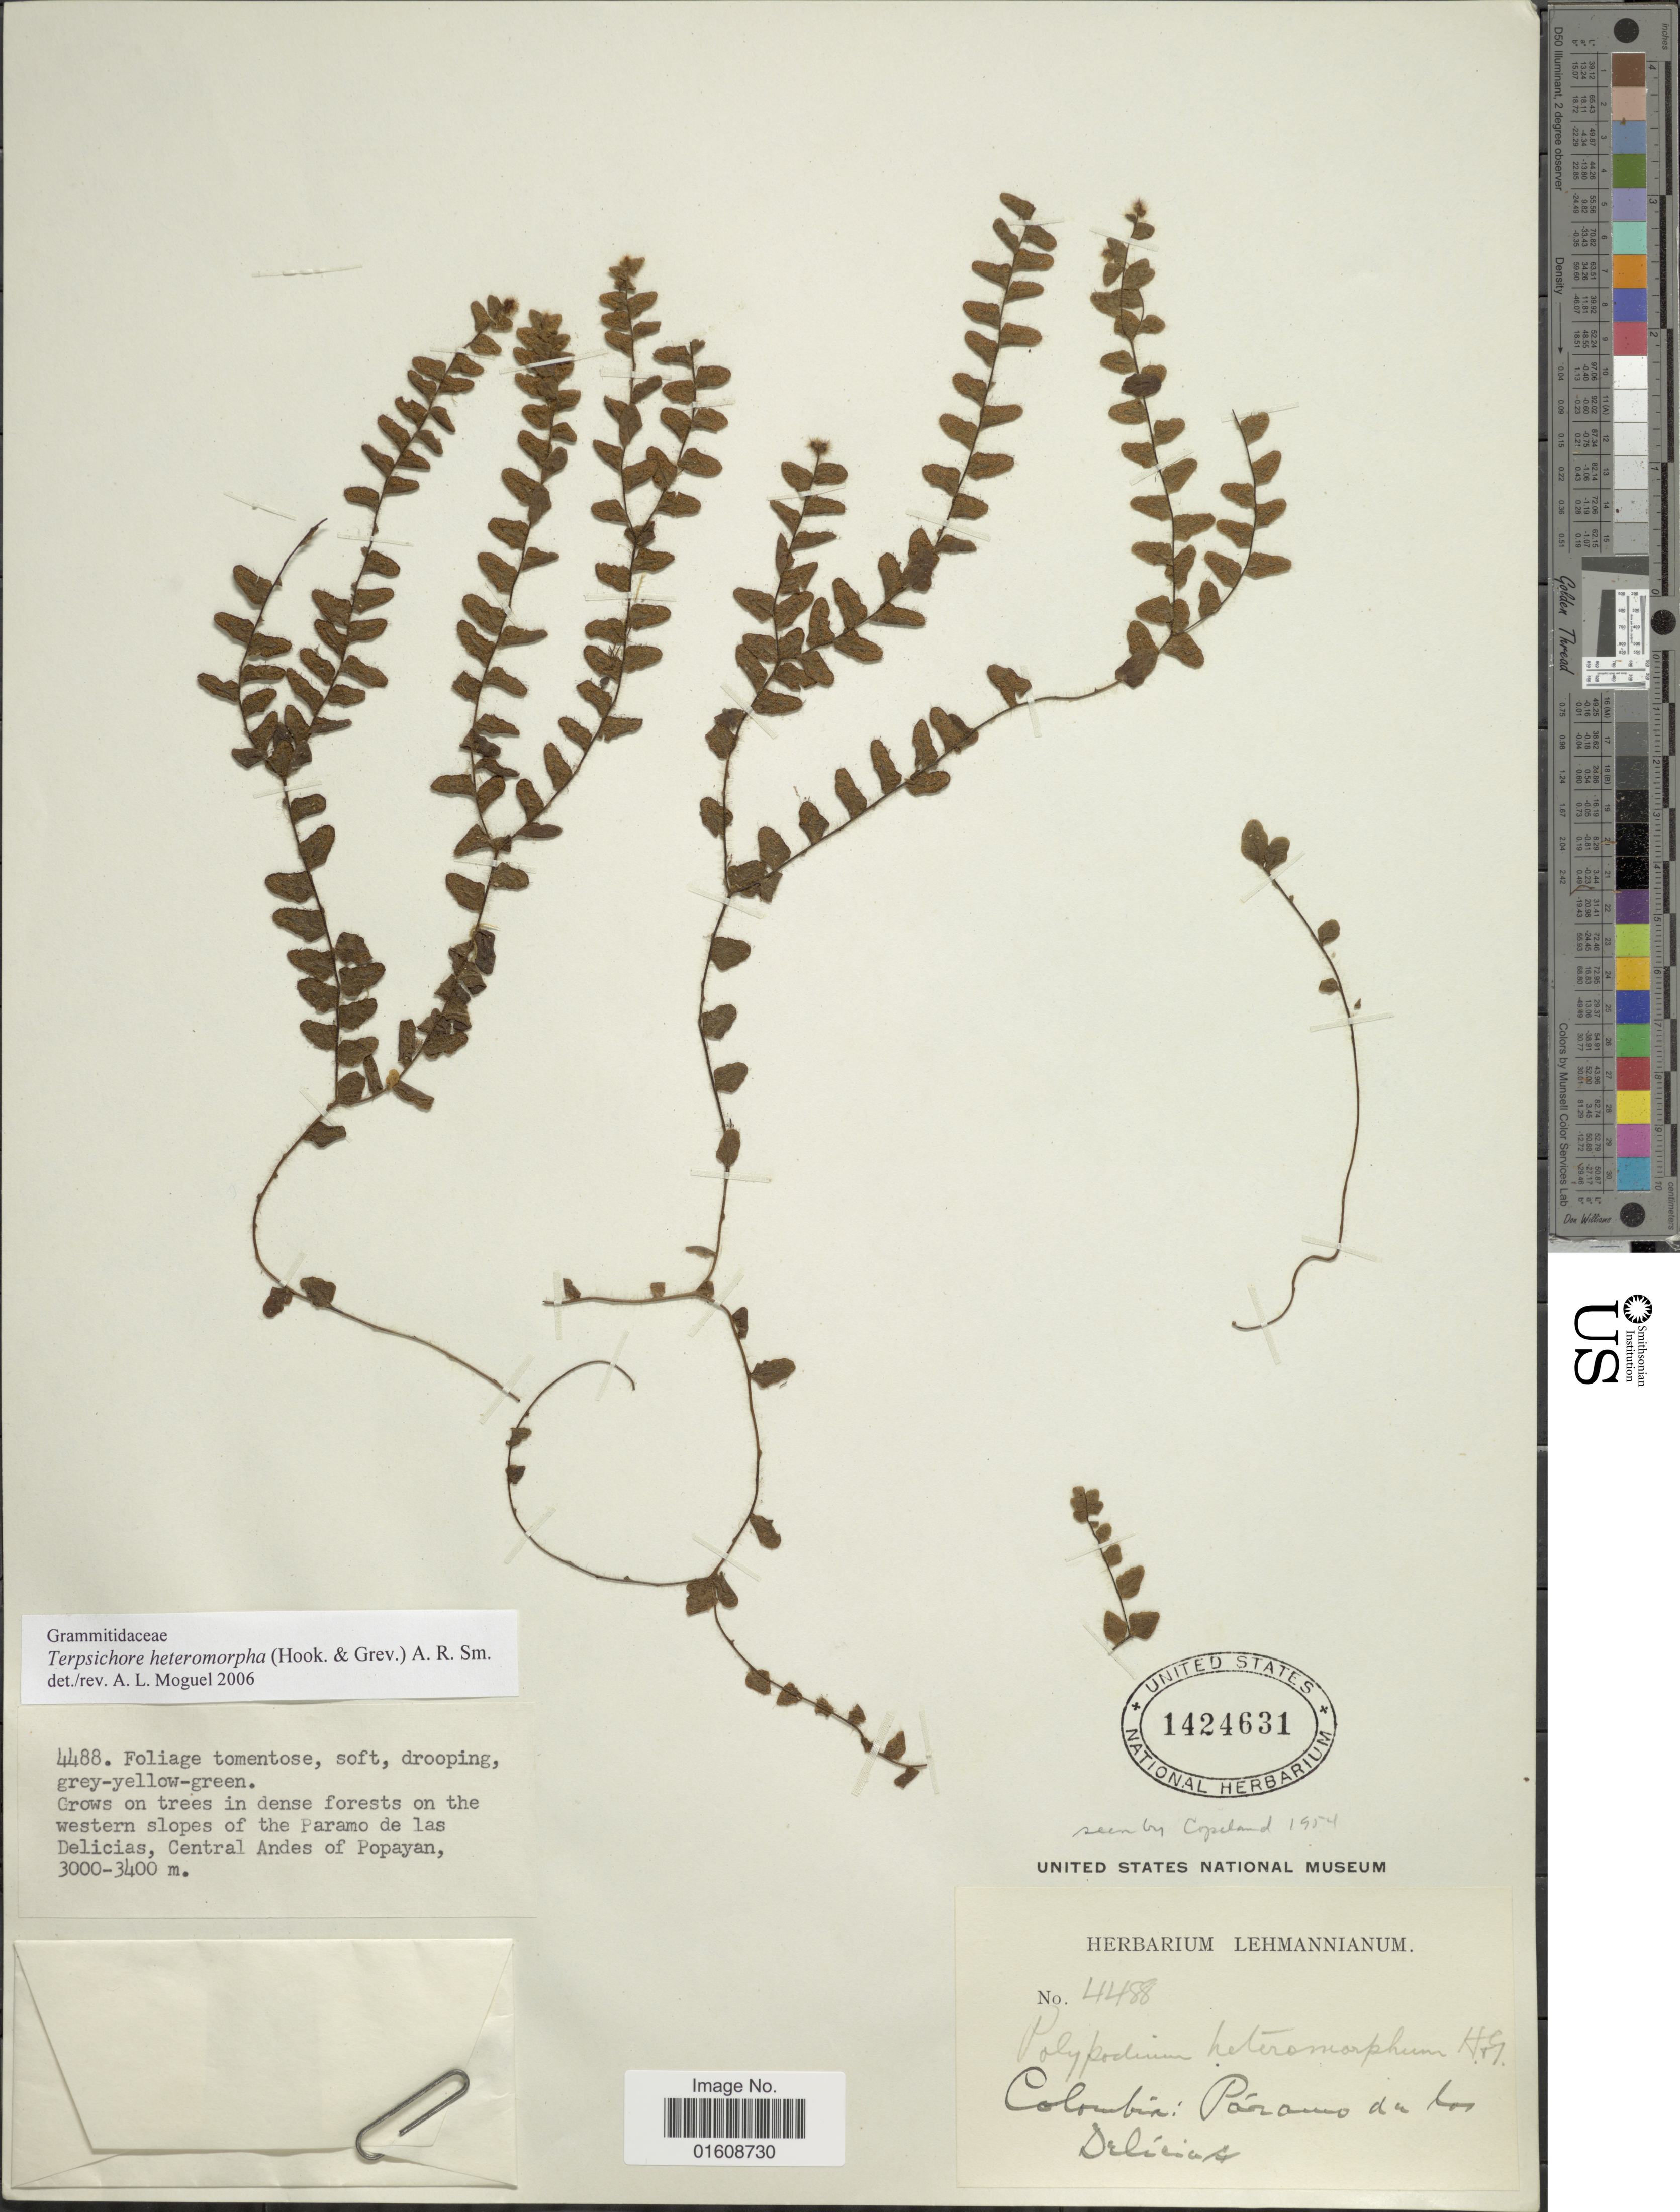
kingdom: Plantae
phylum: Tracheophyta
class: Polypodiopsida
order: Polypodiales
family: Polypodiaceae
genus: Alansmia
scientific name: Alansmia heteromorpha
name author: (Hook. & Grev.) Moguel & M. Kessler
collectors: ex herb. Lehmannianum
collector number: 4488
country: Colombia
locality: Western slopes of the Paramo de las Delicias, Central Andes of Popayan.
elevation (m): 3000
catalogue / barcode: US 1424631